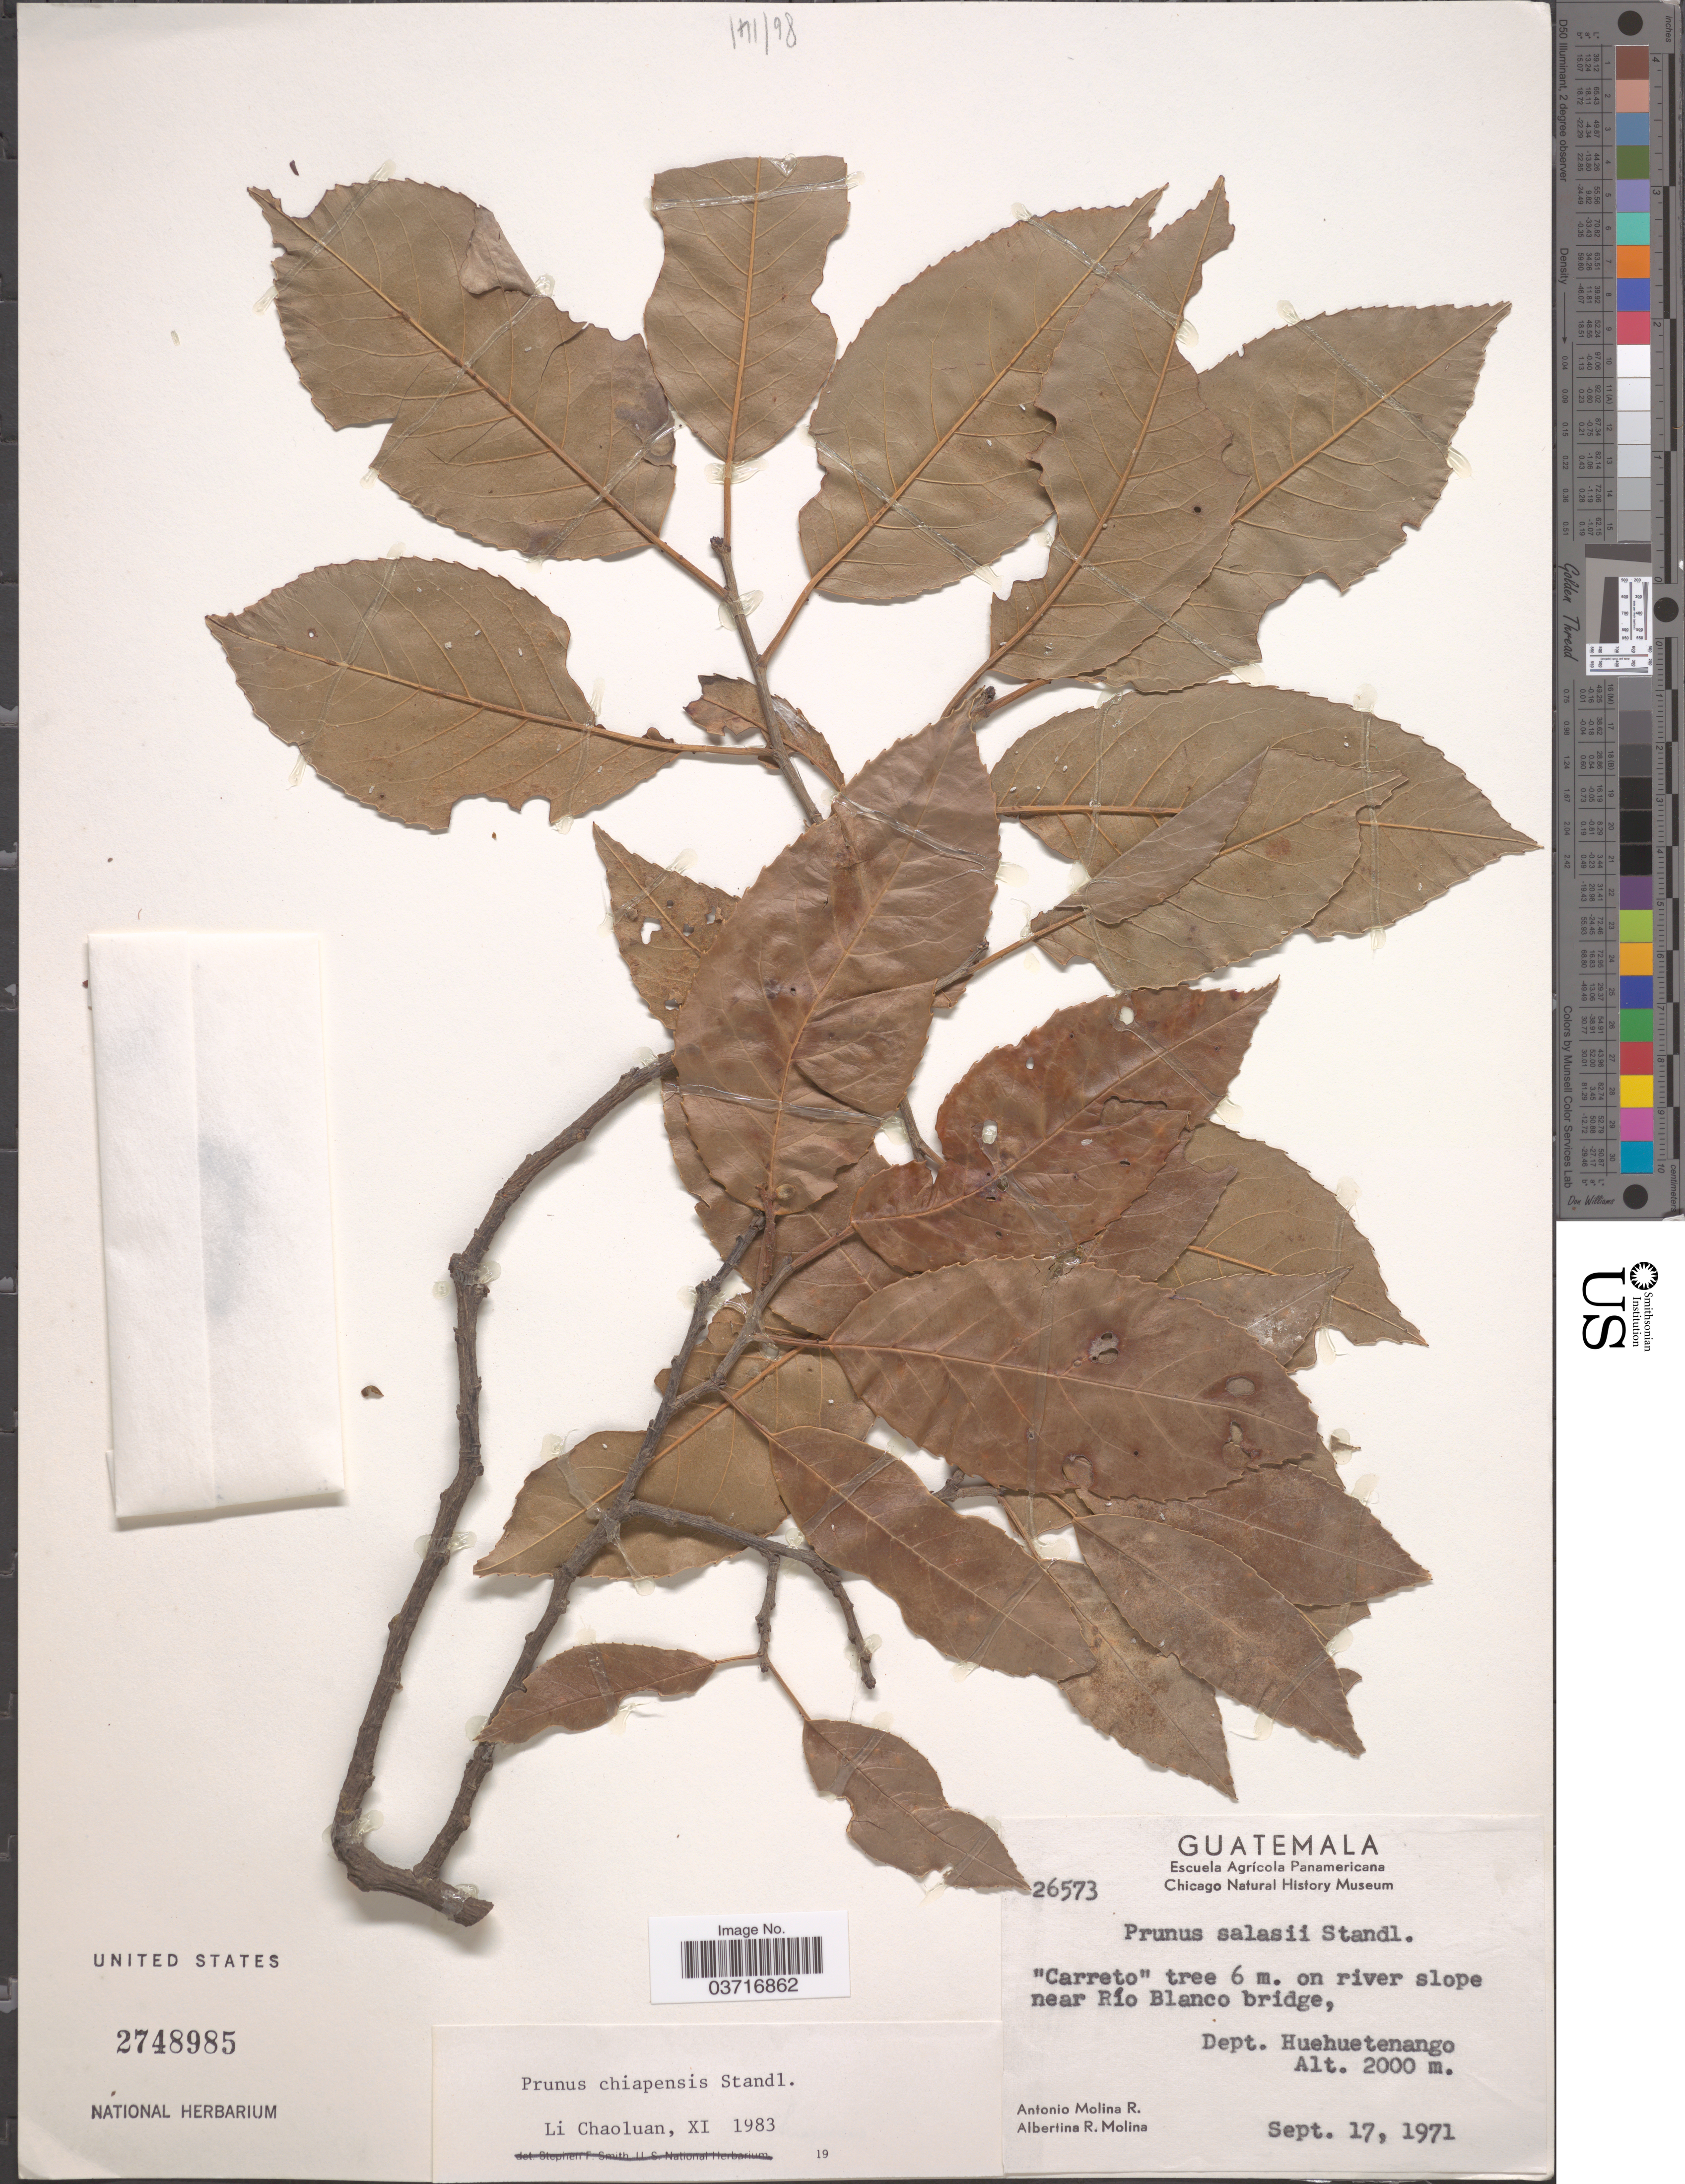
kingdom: Plantae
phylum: Tracheophyta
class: Magnoliopsida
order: Rosales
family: Rosaceae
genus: Prunus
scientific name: Prunus chiapensis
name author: Standl. & L.O. Williams ex A.M. Molina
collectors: A. Molina R. & A. R. Molina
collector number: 26573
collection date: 1971-09-17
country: Guatemala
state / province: Huehuetenango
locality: On river slope near Río Blanco bridge, Dept. Huehuetenango.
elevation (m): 2000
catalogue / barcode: US 2748985